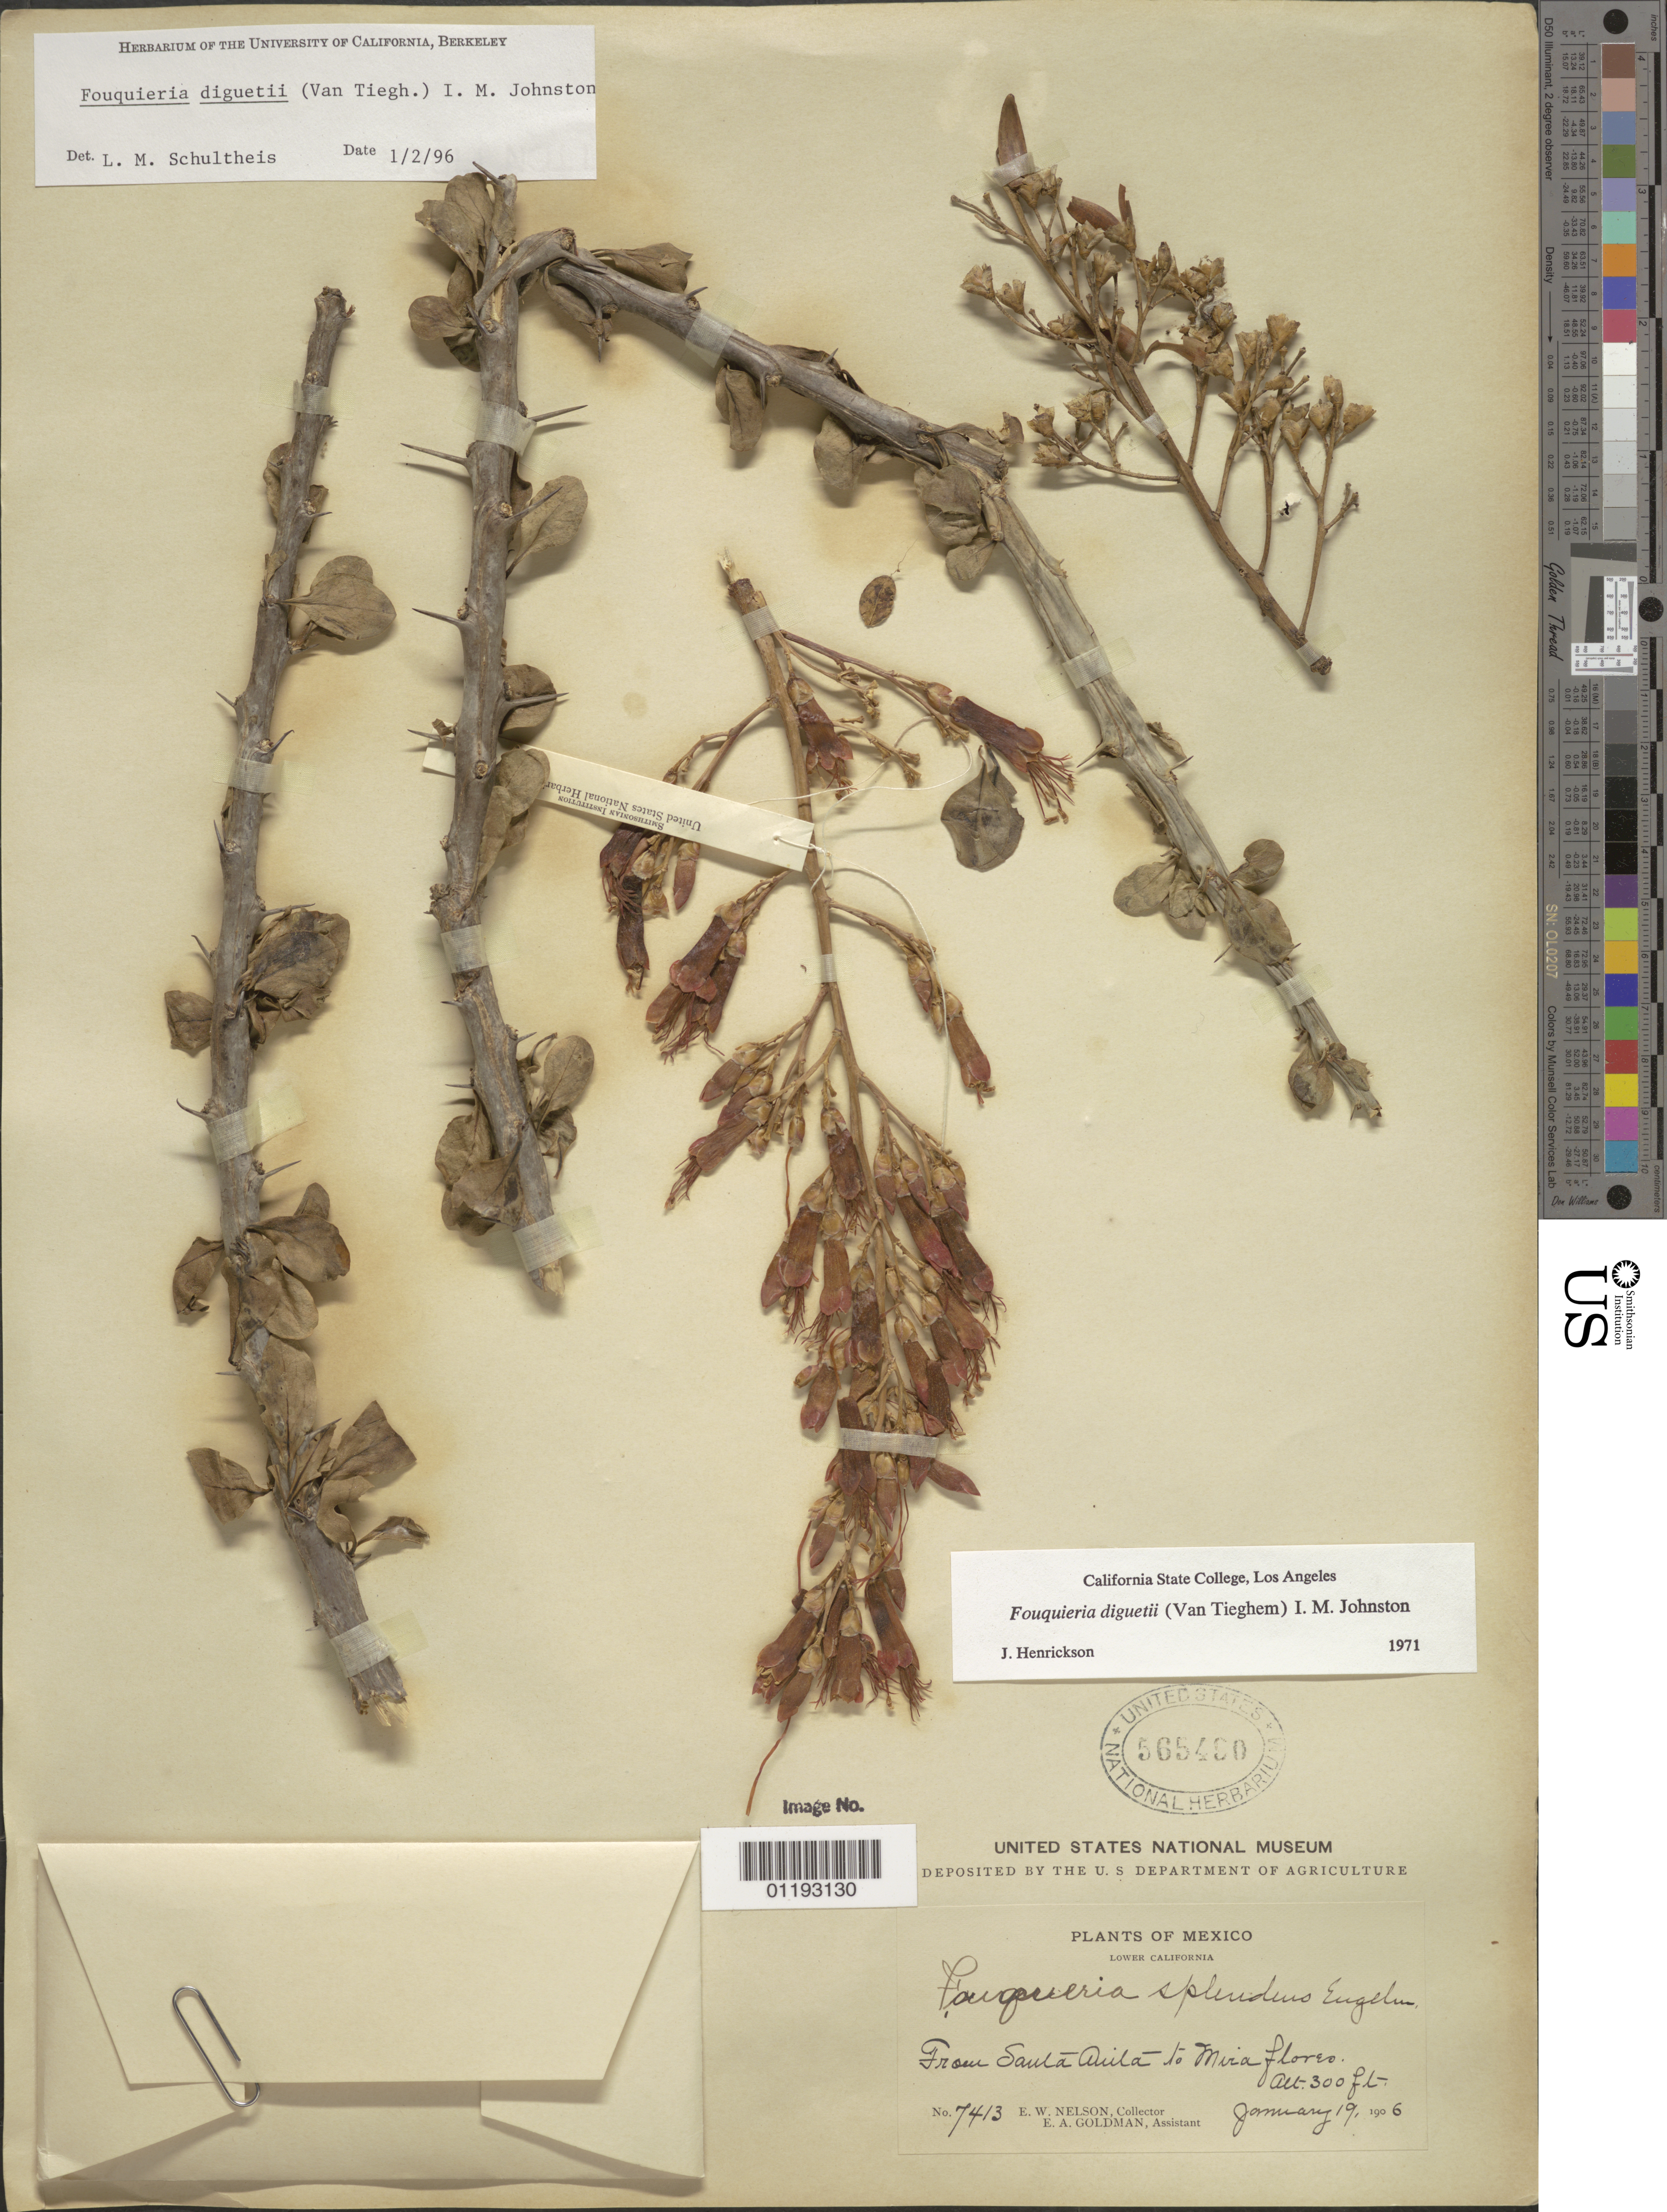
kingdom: Plantae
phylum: Tracheophyta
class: Magnoliopsida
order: Ericales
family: Fouquieriaceae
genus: Fouquieria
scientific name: Fouquieria diguetii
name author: (Tiegh.) I.M. Johnst.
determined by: Henrickson, James, (CSLA), California State University at Los Angeles (UNITED STATES)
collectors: E. W. Nelson & E. A. Goldman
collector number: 7413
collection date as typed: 19 Jan 1906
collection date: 1906-01-19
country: Mexico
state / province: Baja California Sur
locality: From Santa Anita to Miraflores.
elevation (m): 91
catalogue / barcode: US 565490